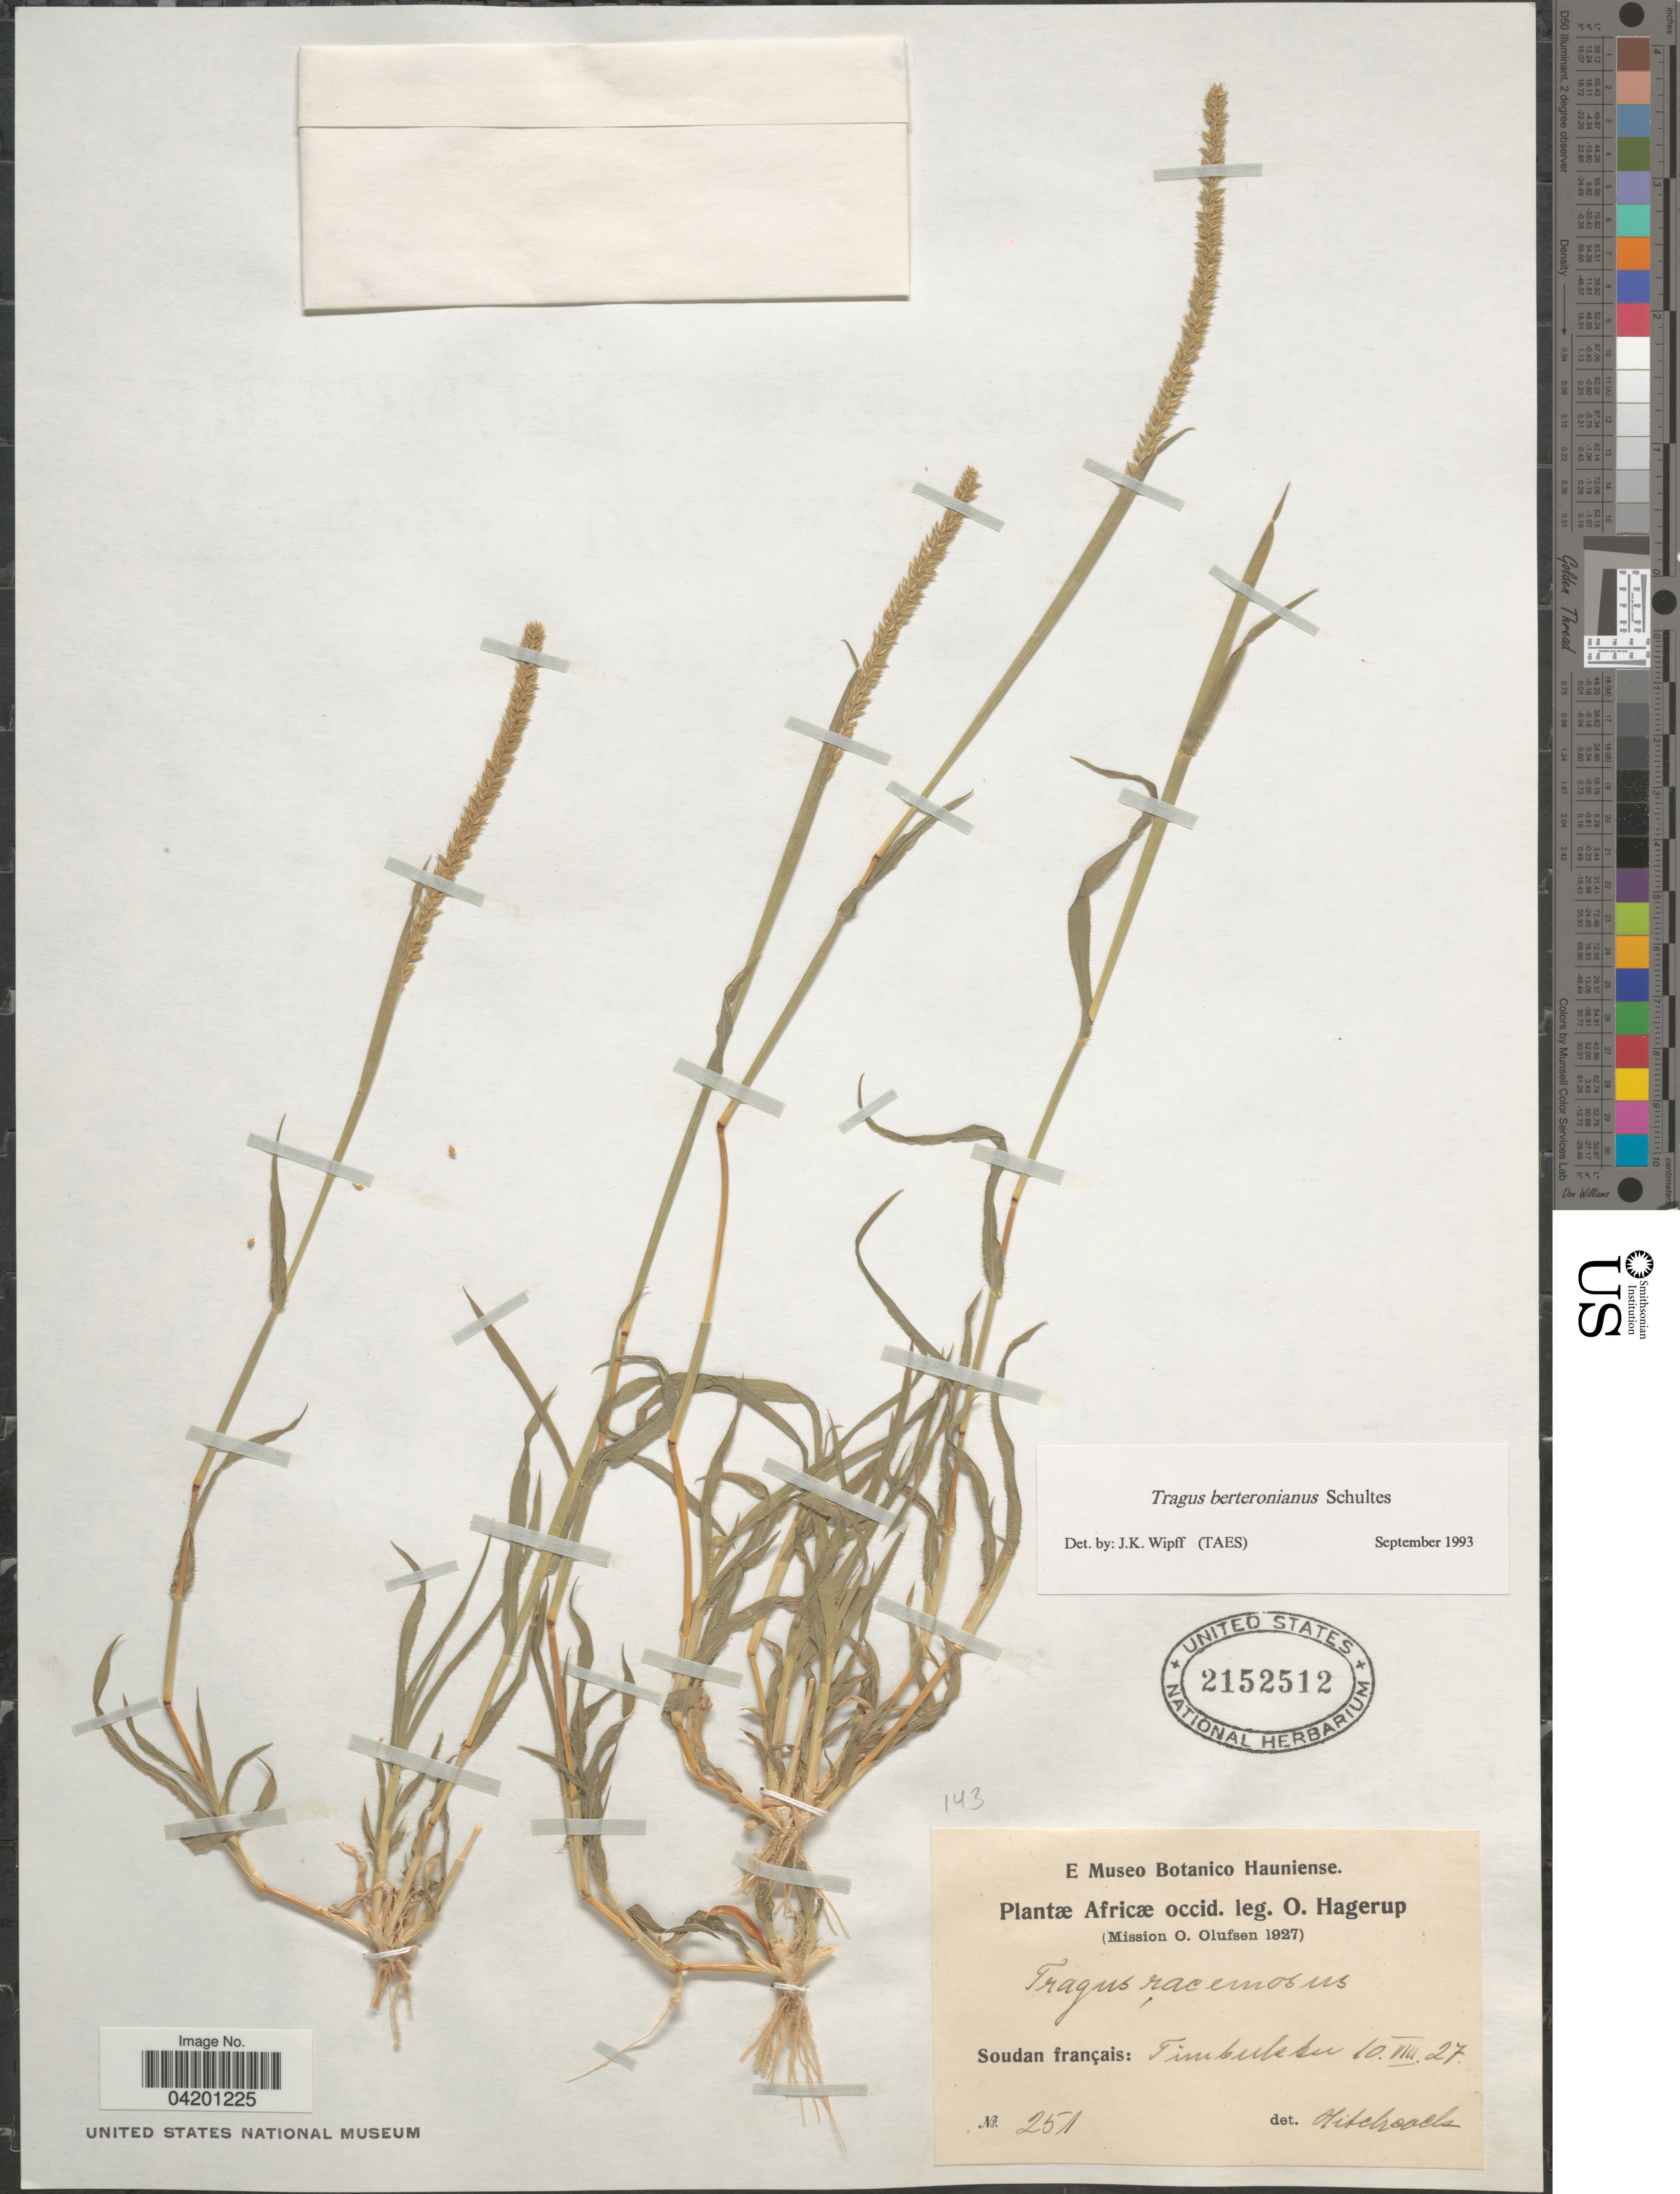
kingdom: Plantae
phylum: Tracheophyta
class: Liliopsida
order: Poales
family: Poaceae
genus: Tragus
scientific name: Tragus berteronianus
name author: Schult.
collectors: O. Hagerup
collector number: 251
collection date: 1927-08-10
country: Mali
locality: Africæ occid. (Mission O. Olufsen 1927). Soudan français: Timbuktu.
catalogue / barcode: US 2152512